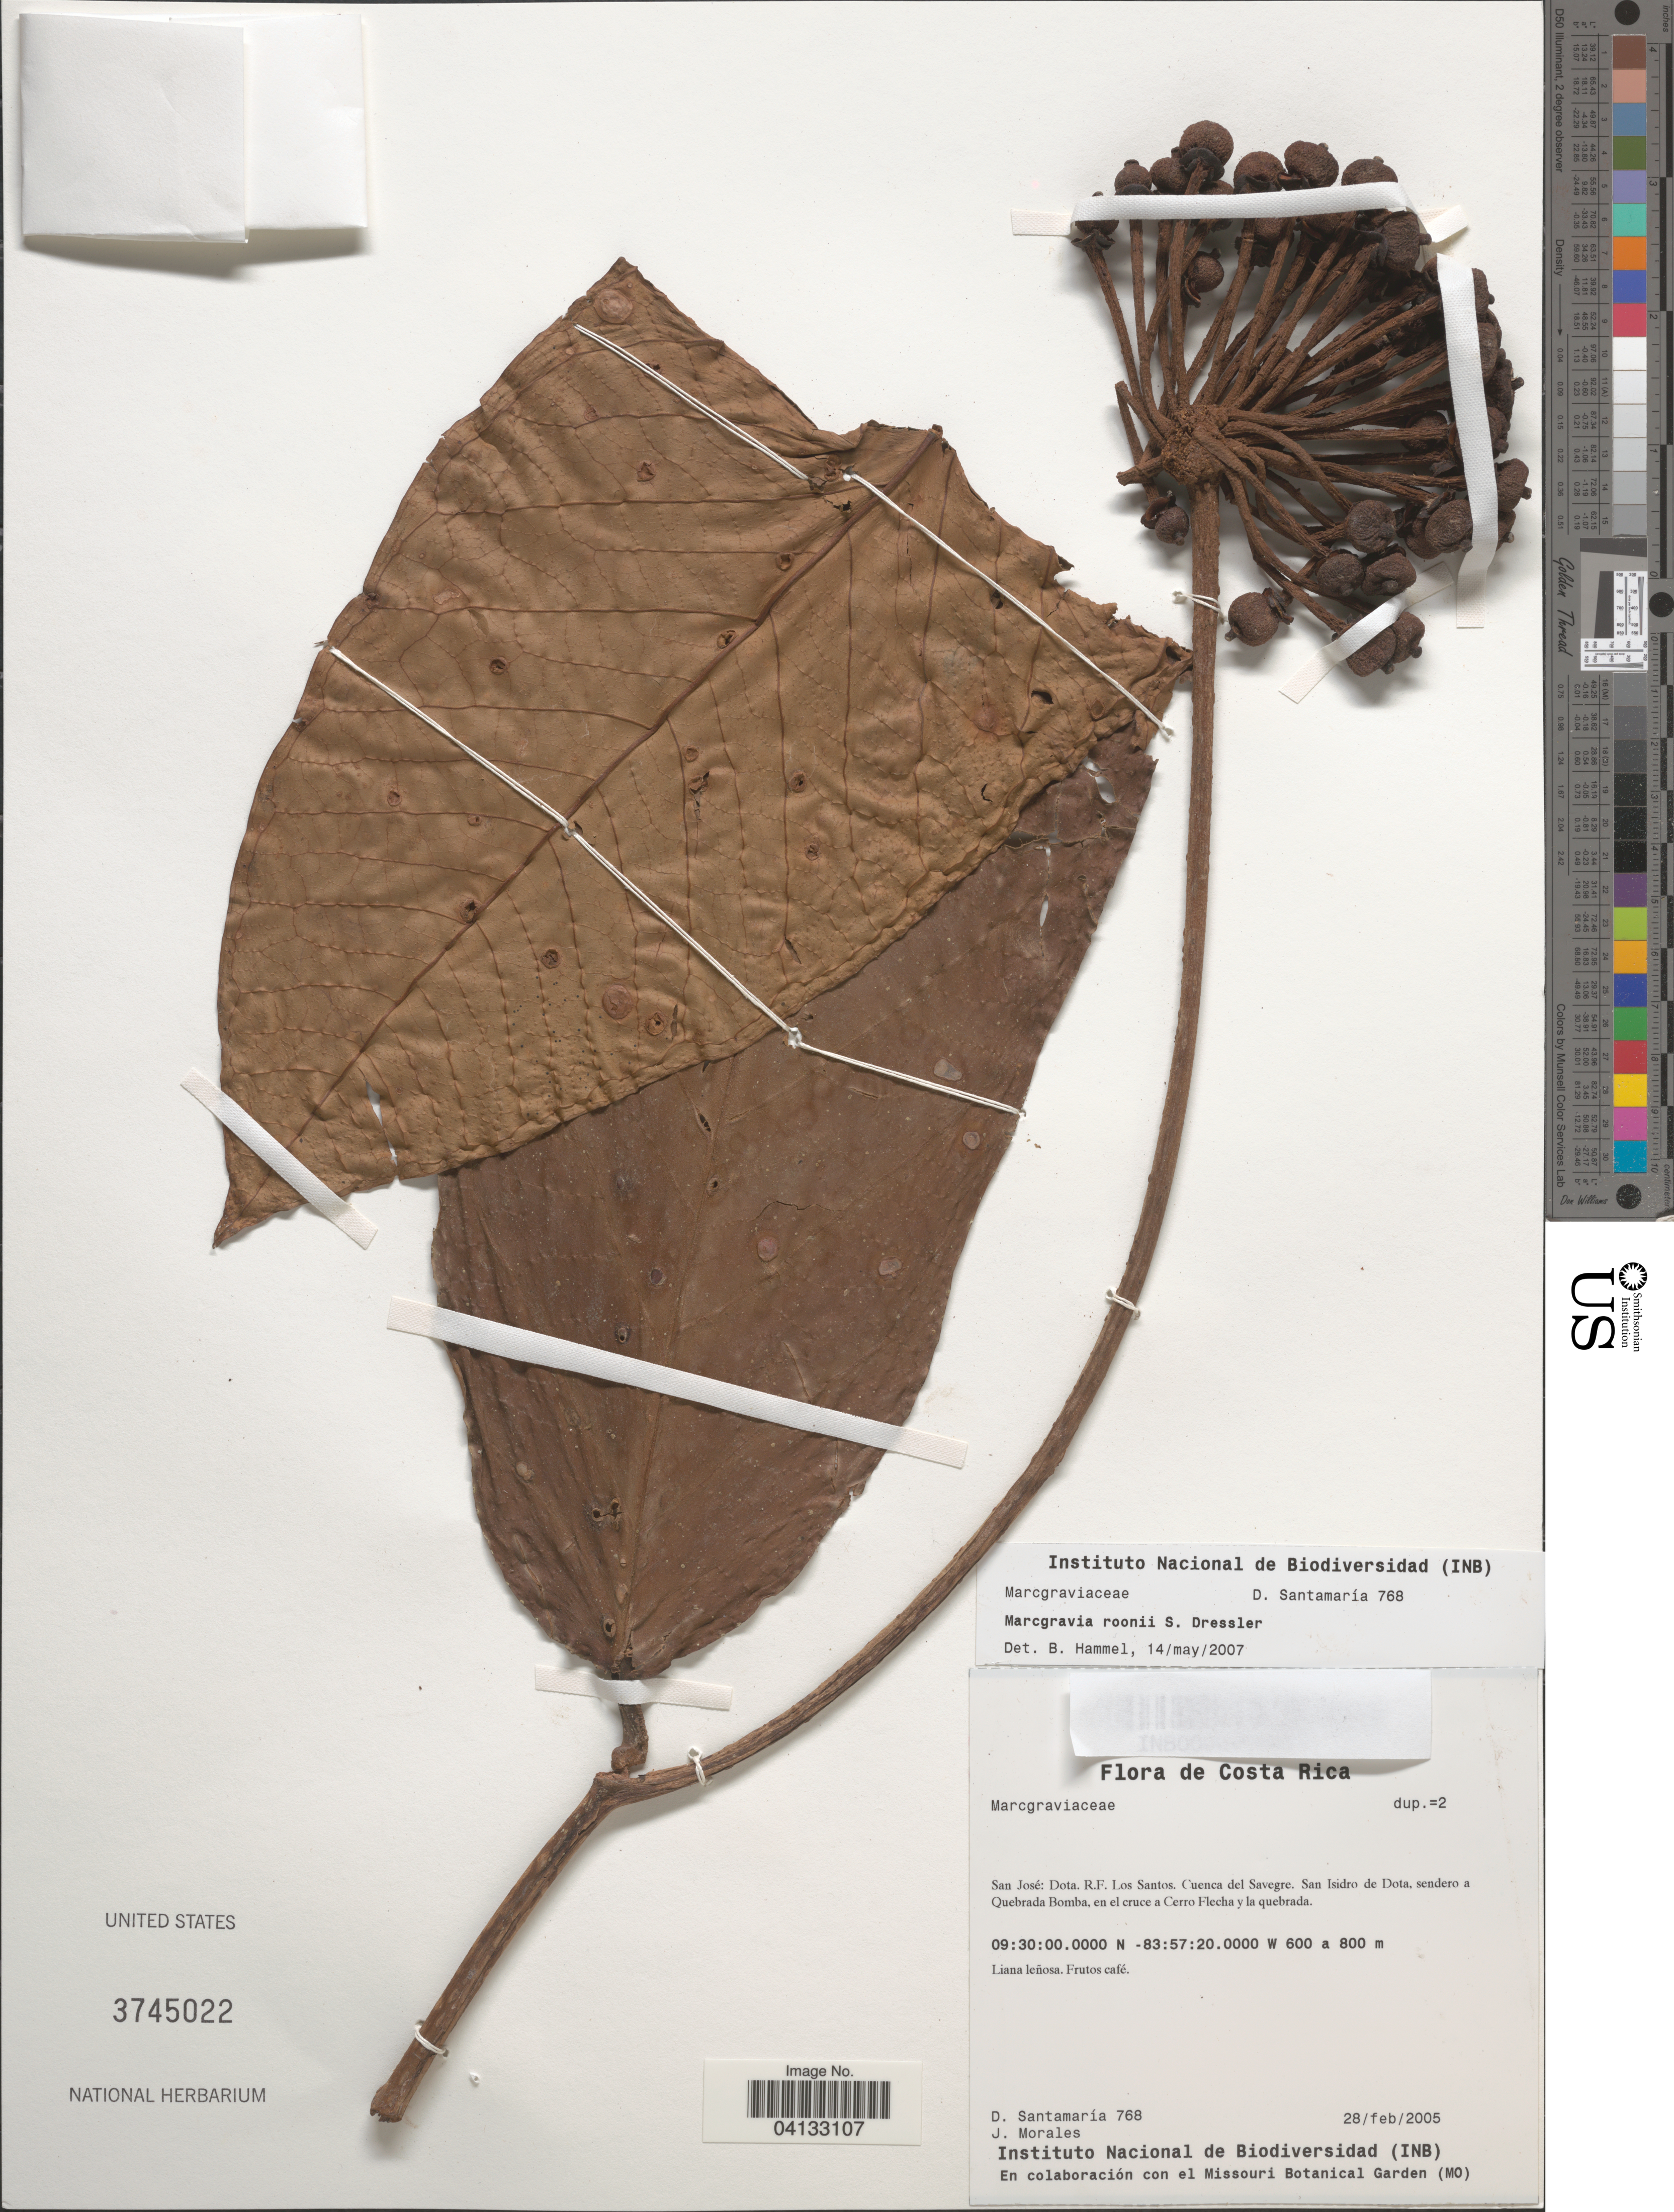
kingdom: Plantae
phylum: Tracheophyta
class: Magnoliopsida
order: Ericales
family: Marcgraviaceae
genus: Marcgravia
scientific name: Marcgravia roonii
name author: S. Dressler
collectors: D. Santamaria & J. Morales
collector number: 768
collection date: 2005-02-28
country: Costa Rica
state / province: San José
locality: Dota. R.F. Los Santos. Cuenca del Savegre. San Isidro de Dota, sendero a Quebrada Bomba, en el cruce a Cerro Flecha y la quebrada.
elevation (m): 600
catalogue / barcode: US 3745022